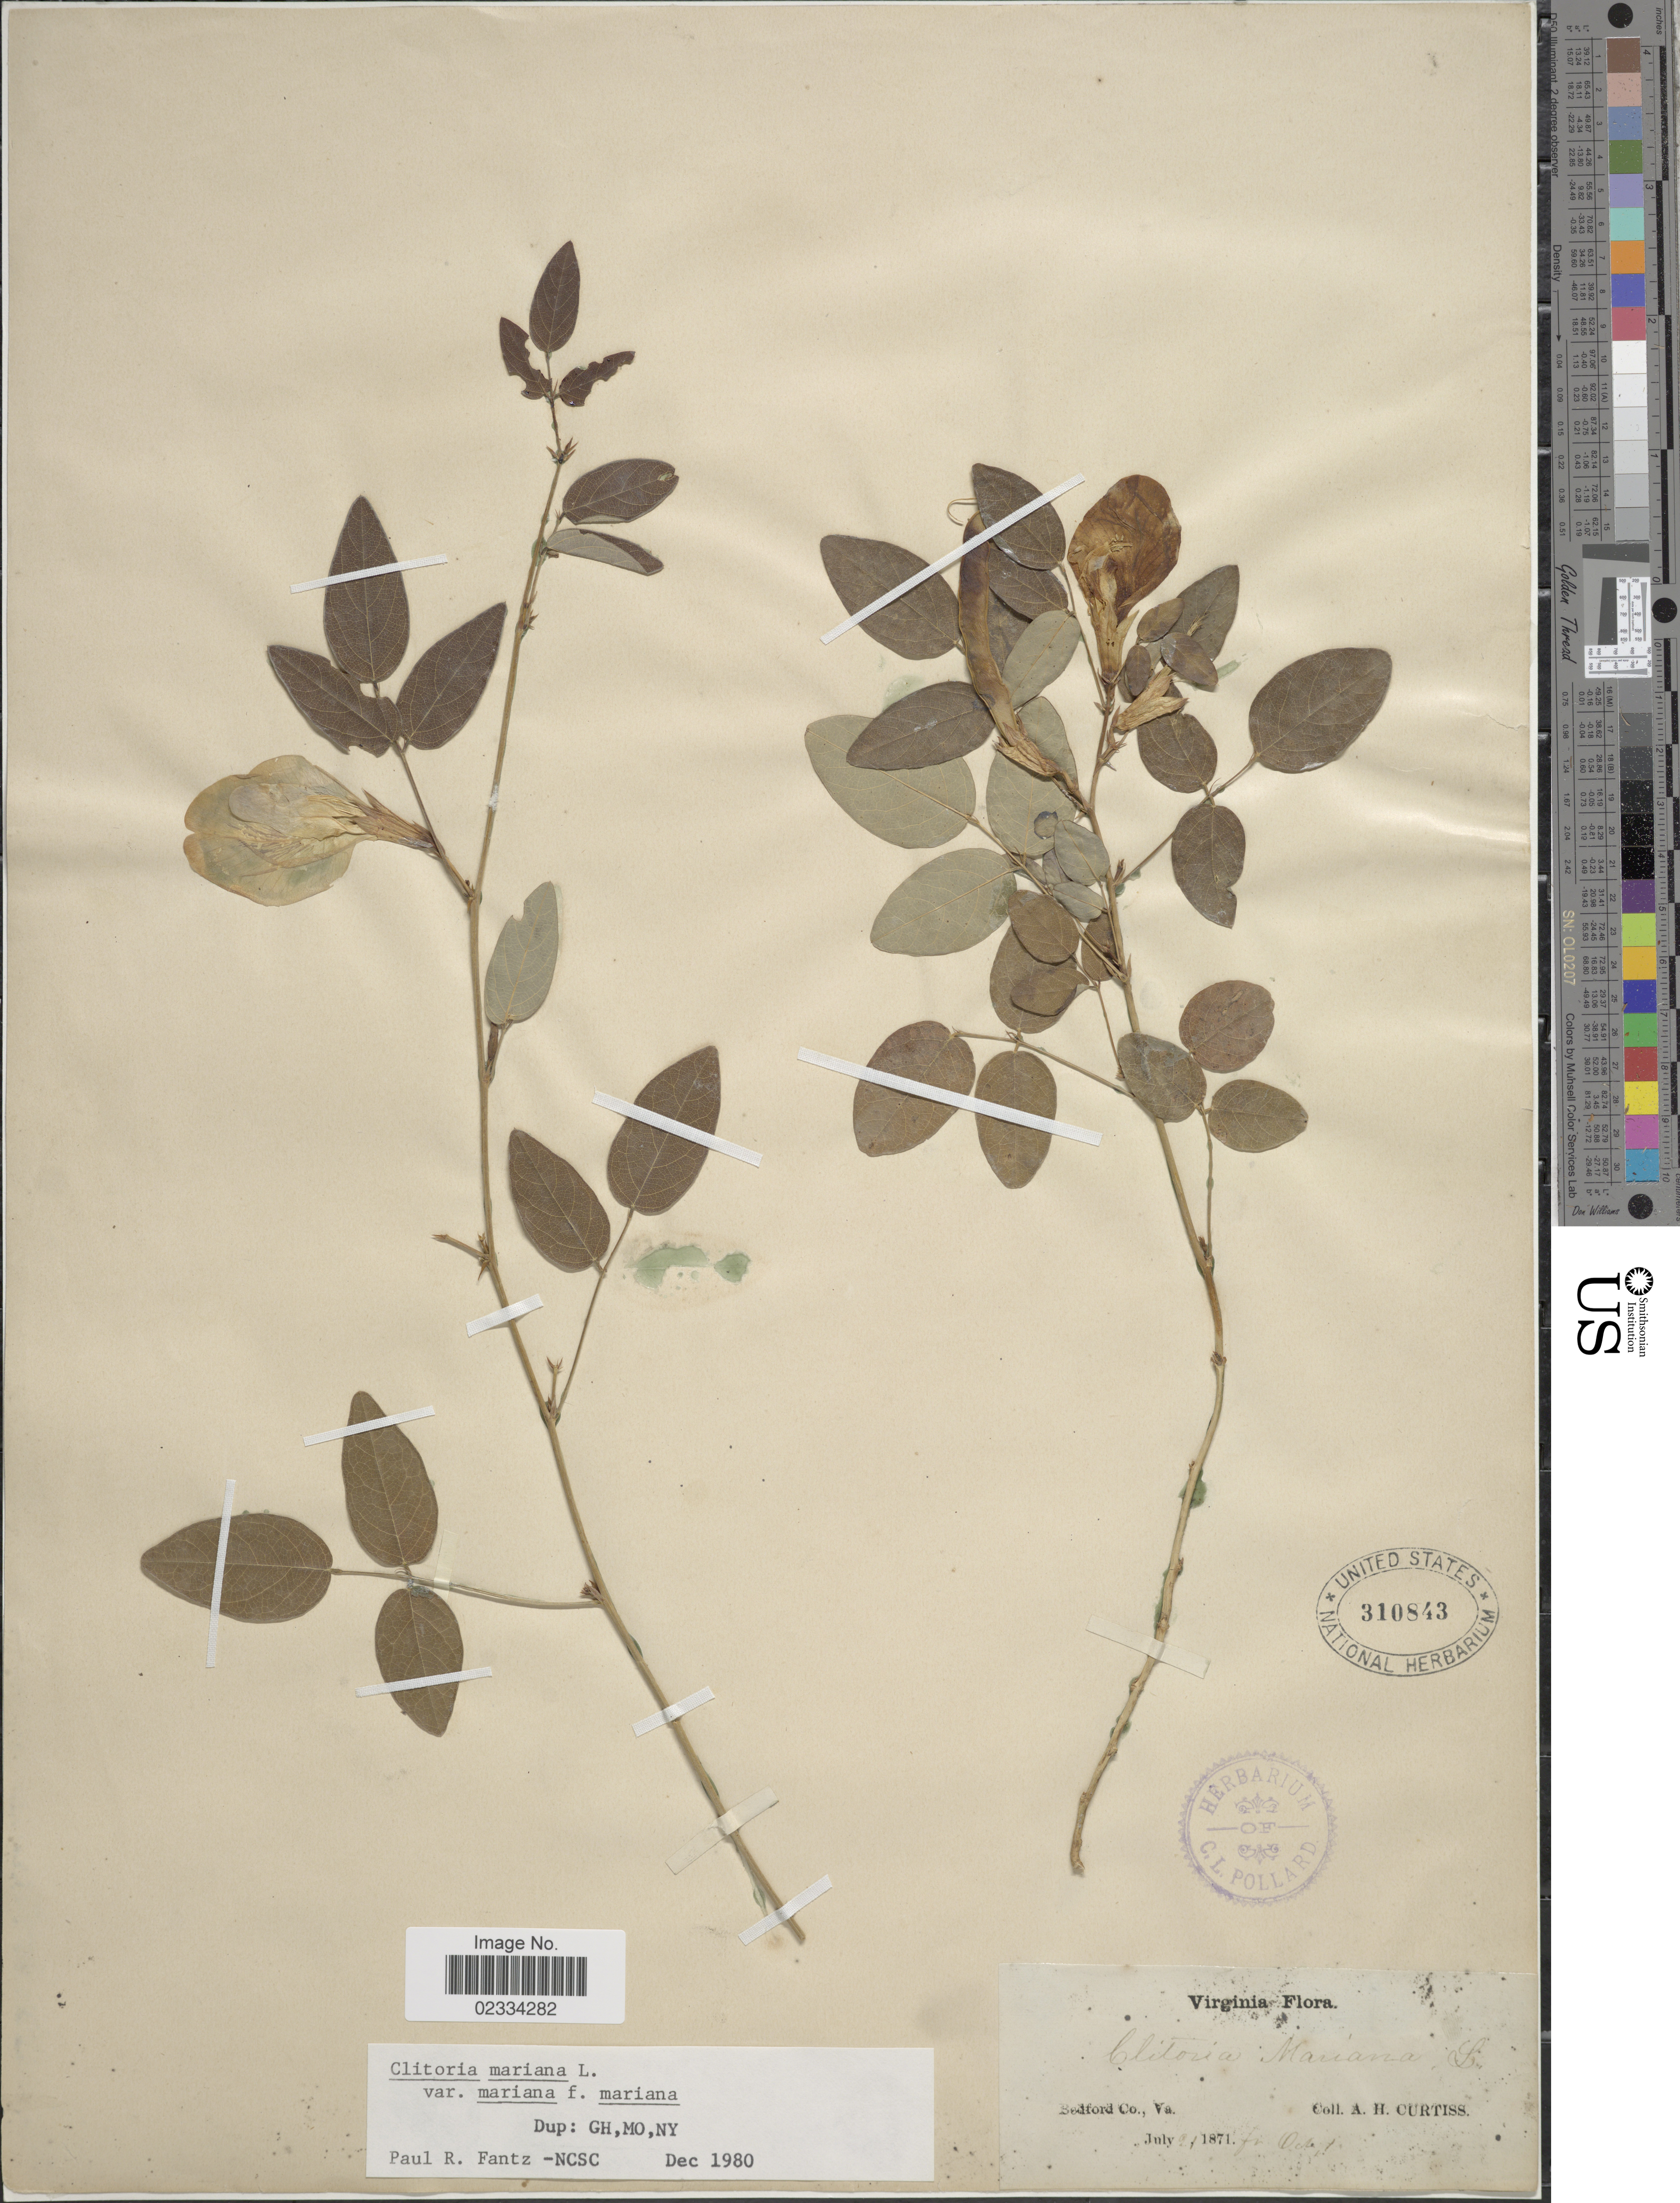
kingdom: Plantae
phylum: Tracheophyta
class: Magnoliopsida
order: Fabales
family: Fabaceae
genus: Clitoria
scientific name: Clitoria mariana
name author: L.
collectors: A. H. Curtiss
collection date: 1871-07-21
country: United States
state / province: Virginia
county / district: Bedford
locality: Bedford Co.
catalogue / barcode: US 310843